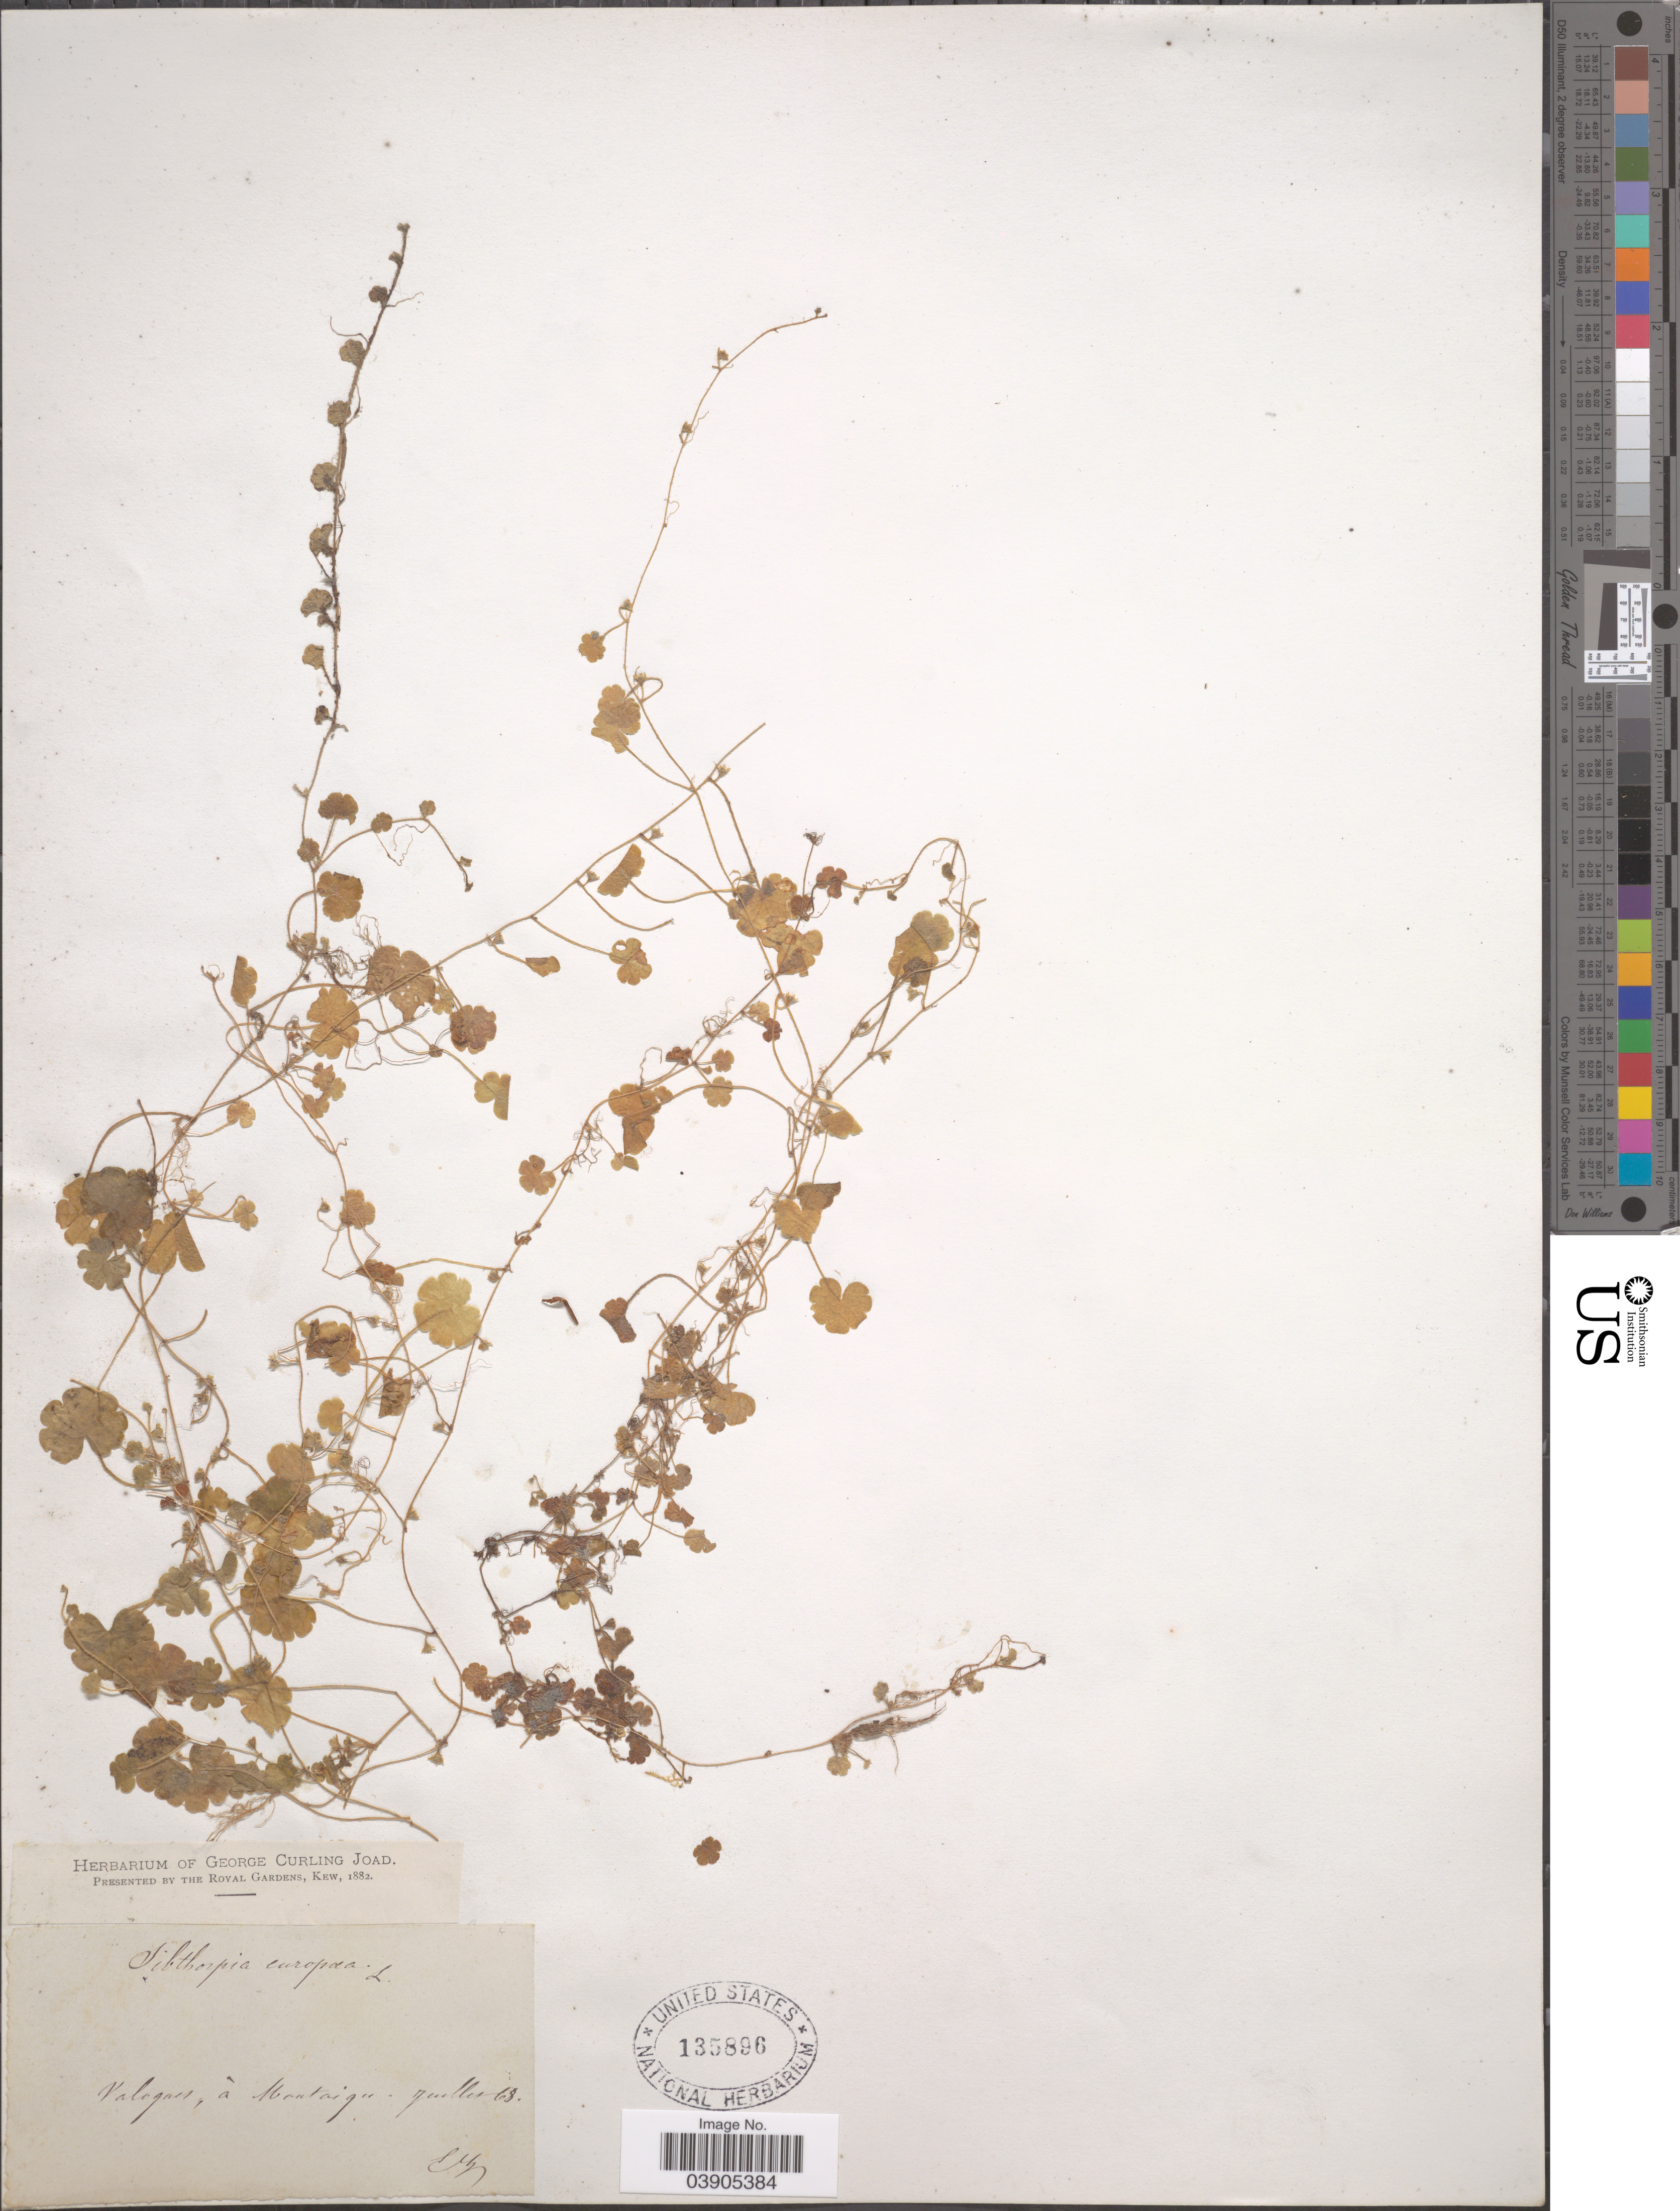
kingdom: Plantae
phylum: Tracheophyta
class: Magnoliopsida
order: Lamiales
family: Plantaginaceae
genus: Sibthorpia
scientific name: Sibthorpia europaea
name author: L.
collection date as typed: Transcribed d/m/y: /7/68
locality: Valagues, á Montaigu [interpreted].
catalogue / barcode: US 135896